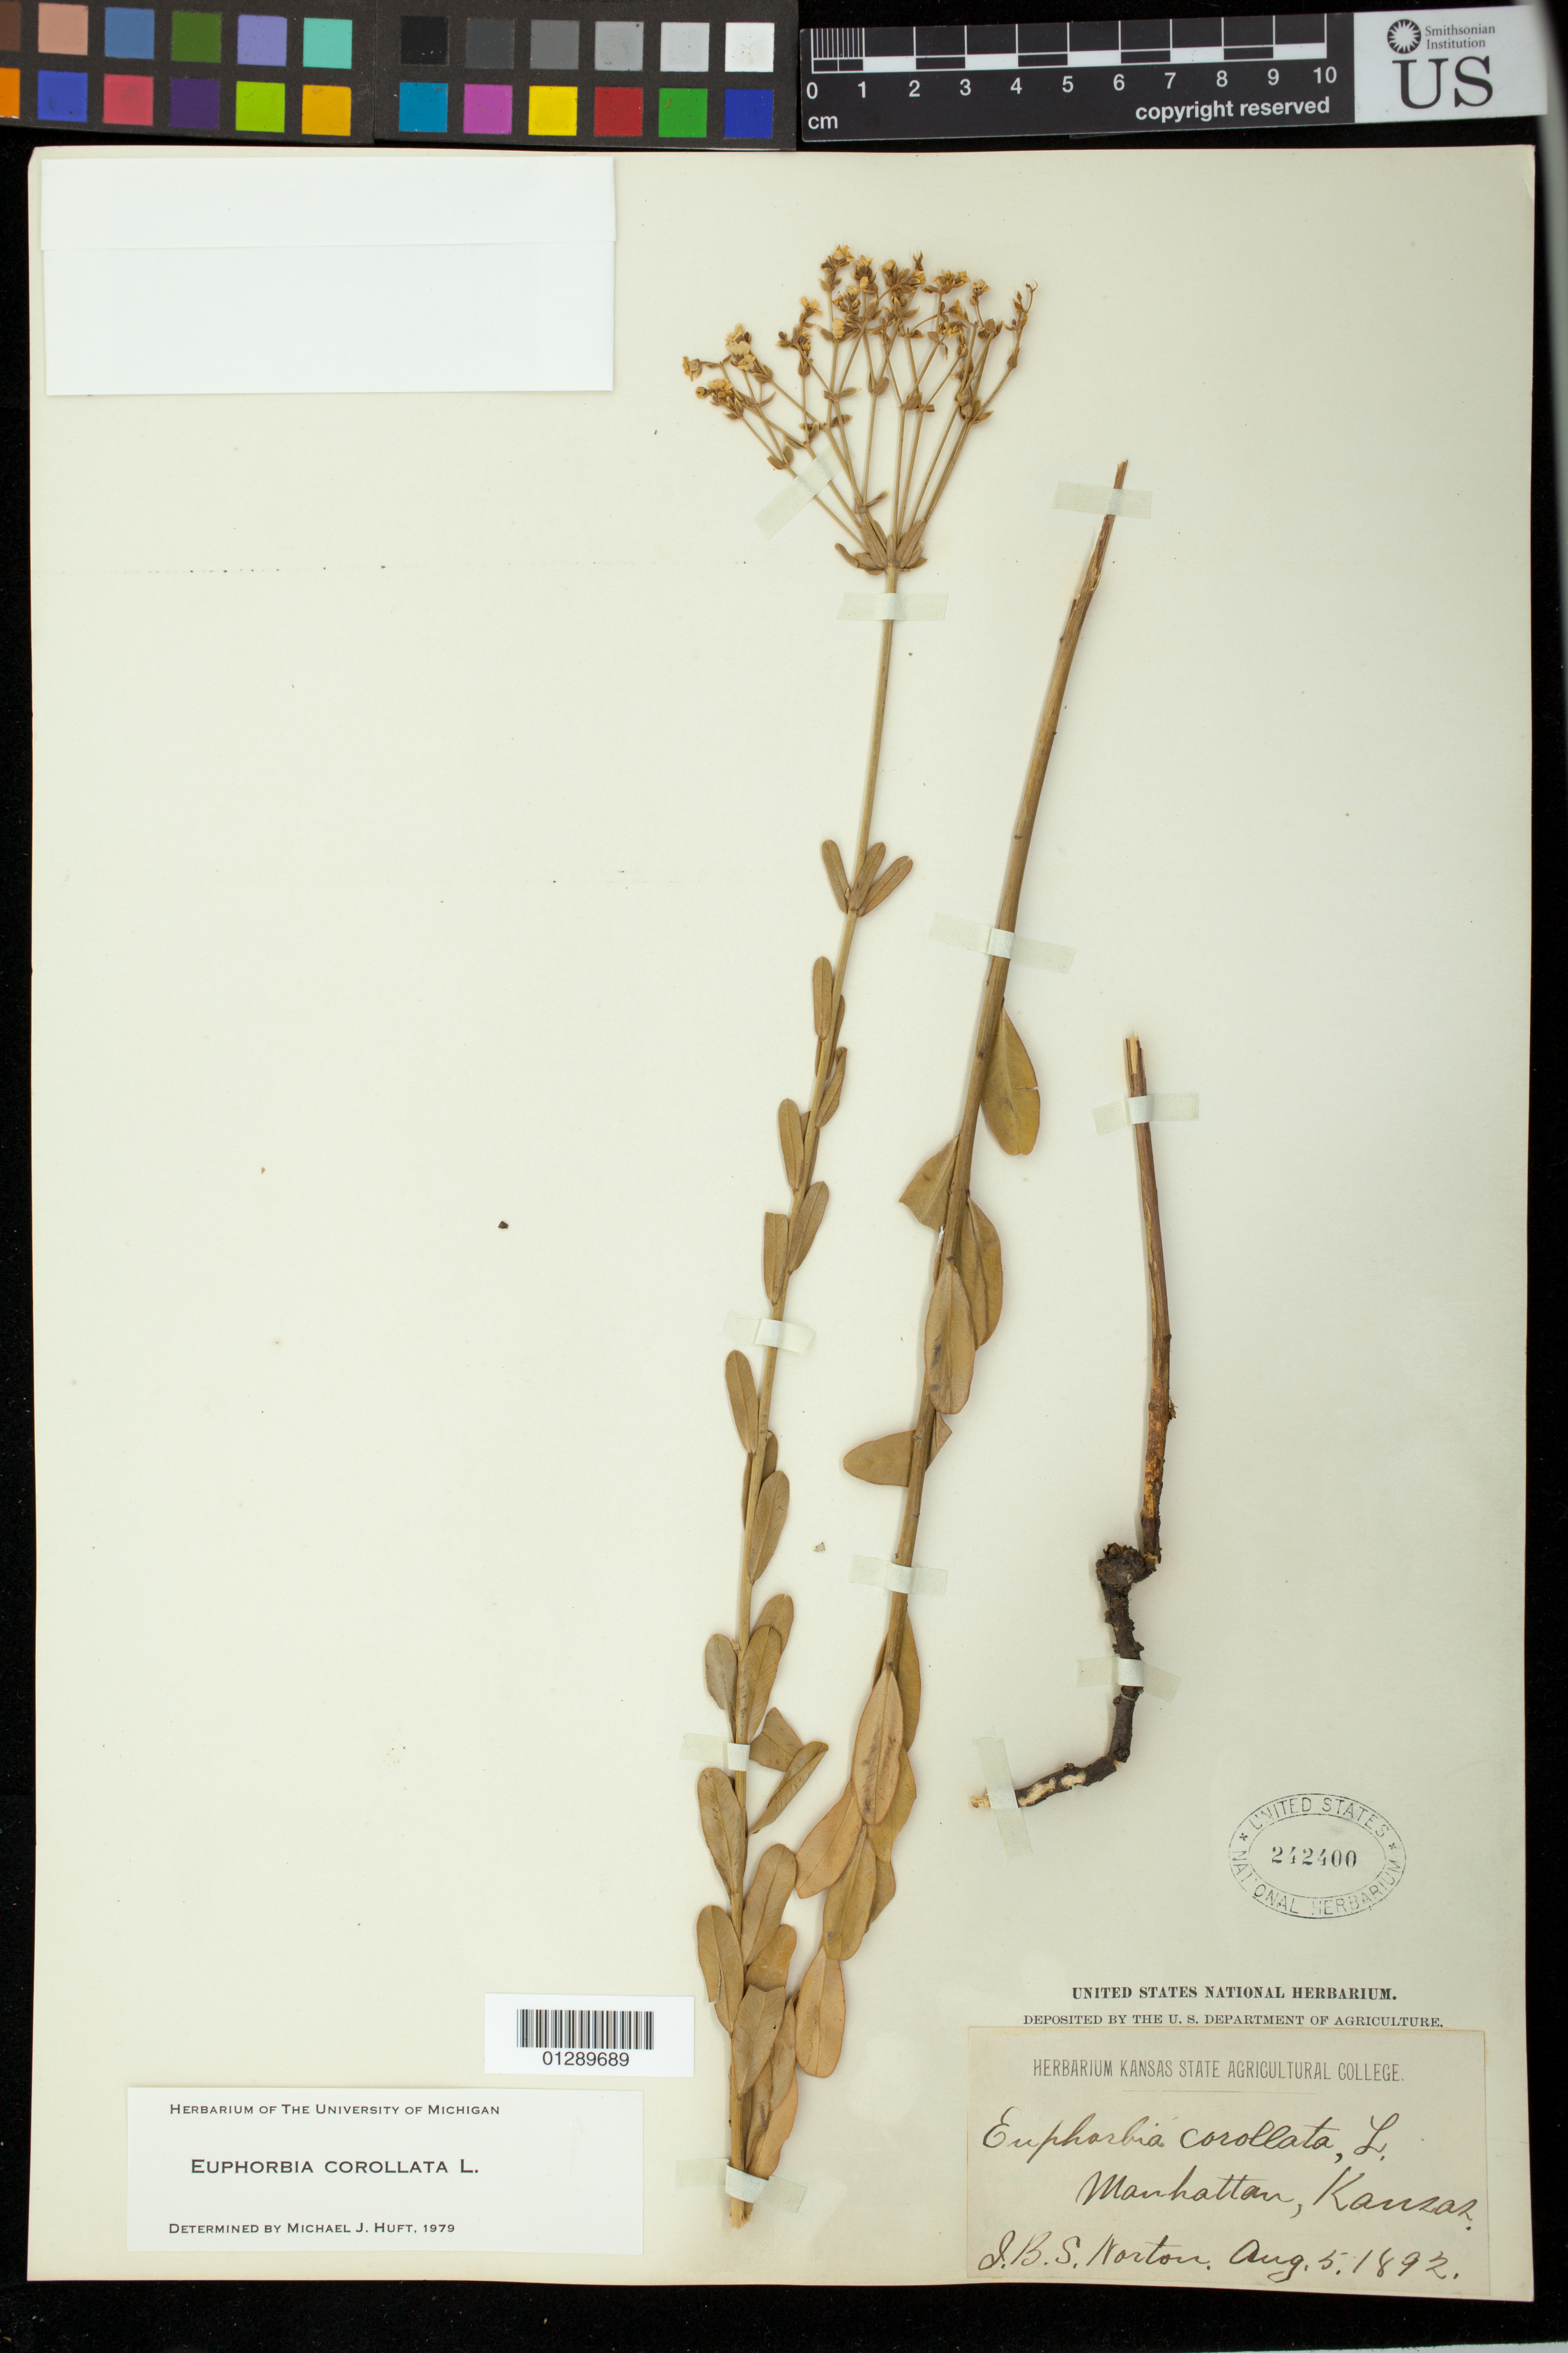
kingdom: Plantae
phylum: Tracheophyta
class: Magnoliopsida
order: Malpighiales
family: Euphorbiaceae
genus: Euphorbia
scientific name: Euphorbia corollata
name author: L.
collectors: J. B. S. Norton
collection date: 1892-08-05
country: United States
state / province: Kansas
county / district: Riley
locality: Manhattan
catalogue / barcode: US 242400